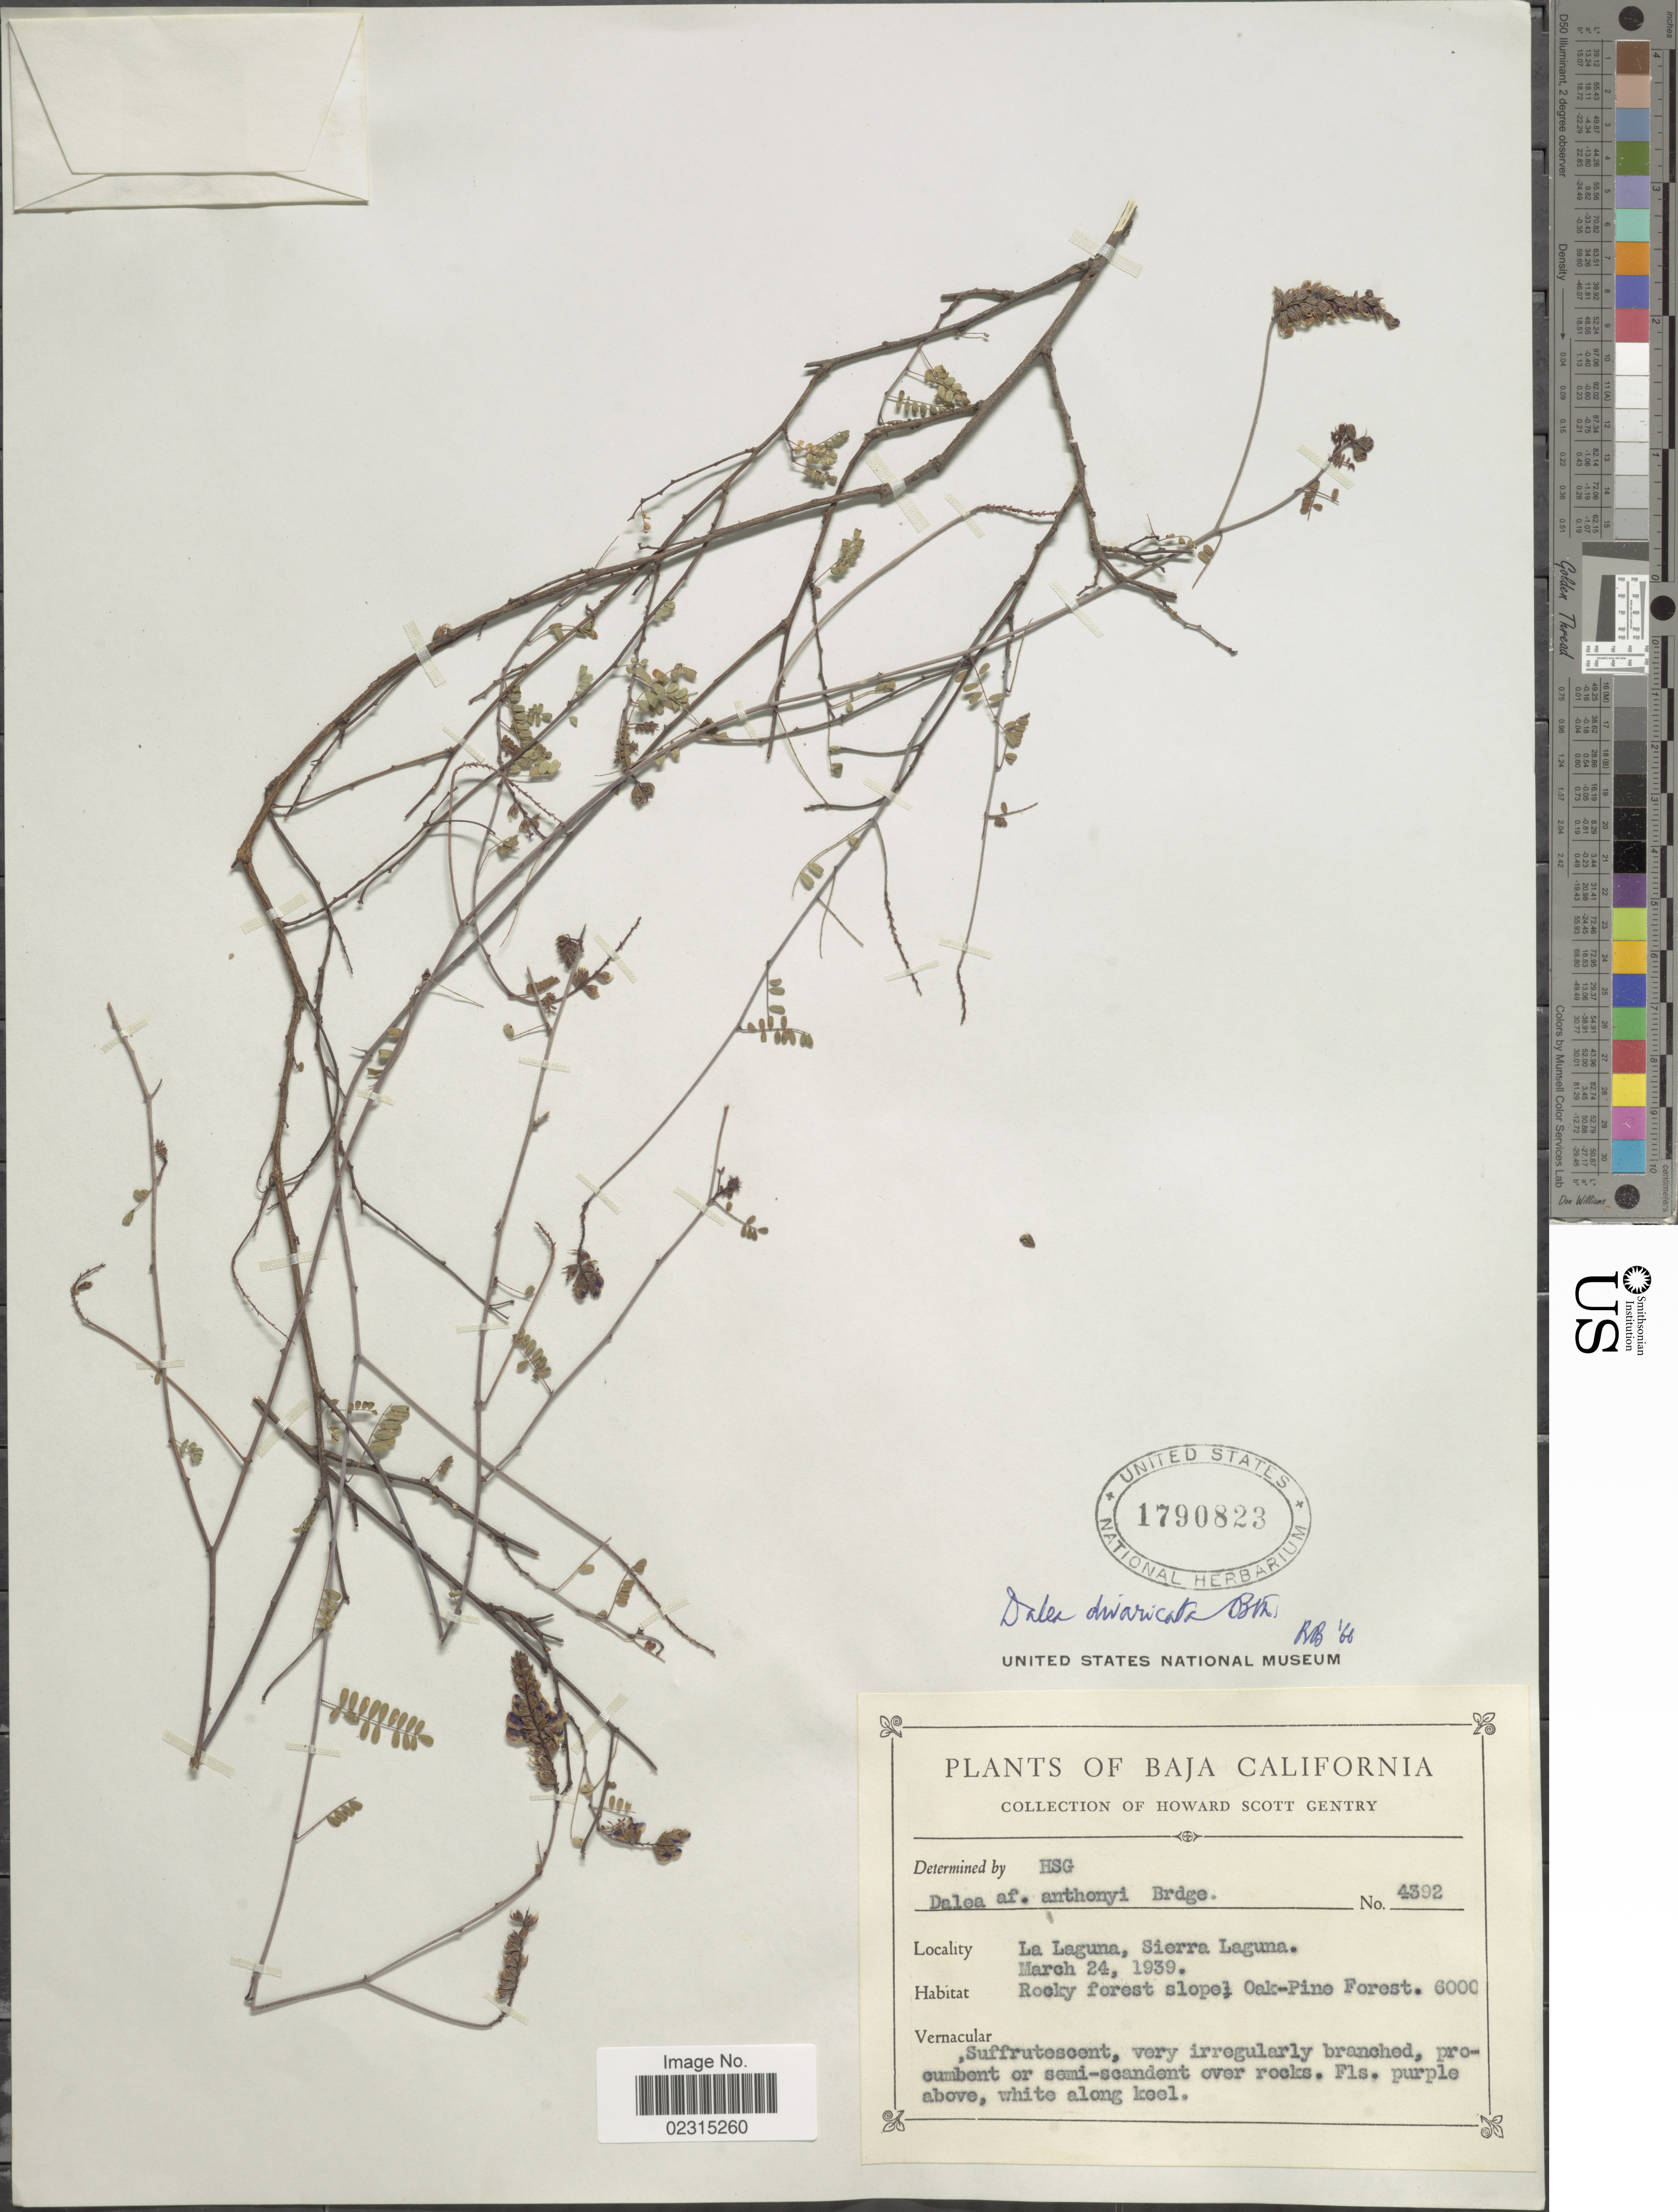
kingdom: Plantae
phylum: Tracheophyta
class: Magnoliopsida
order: Fabales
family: Fabaceae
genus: Marina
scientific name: Marina divaricata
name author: (Benth.) Barneby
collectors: H. S. Gentry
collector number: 4392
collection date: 1939-03-24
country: Mexico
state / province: Baja California Sur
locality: La Laguna, Sierra Laguna, Rocky forest slope, Oak-Pine Forest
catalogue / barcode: US 1790823